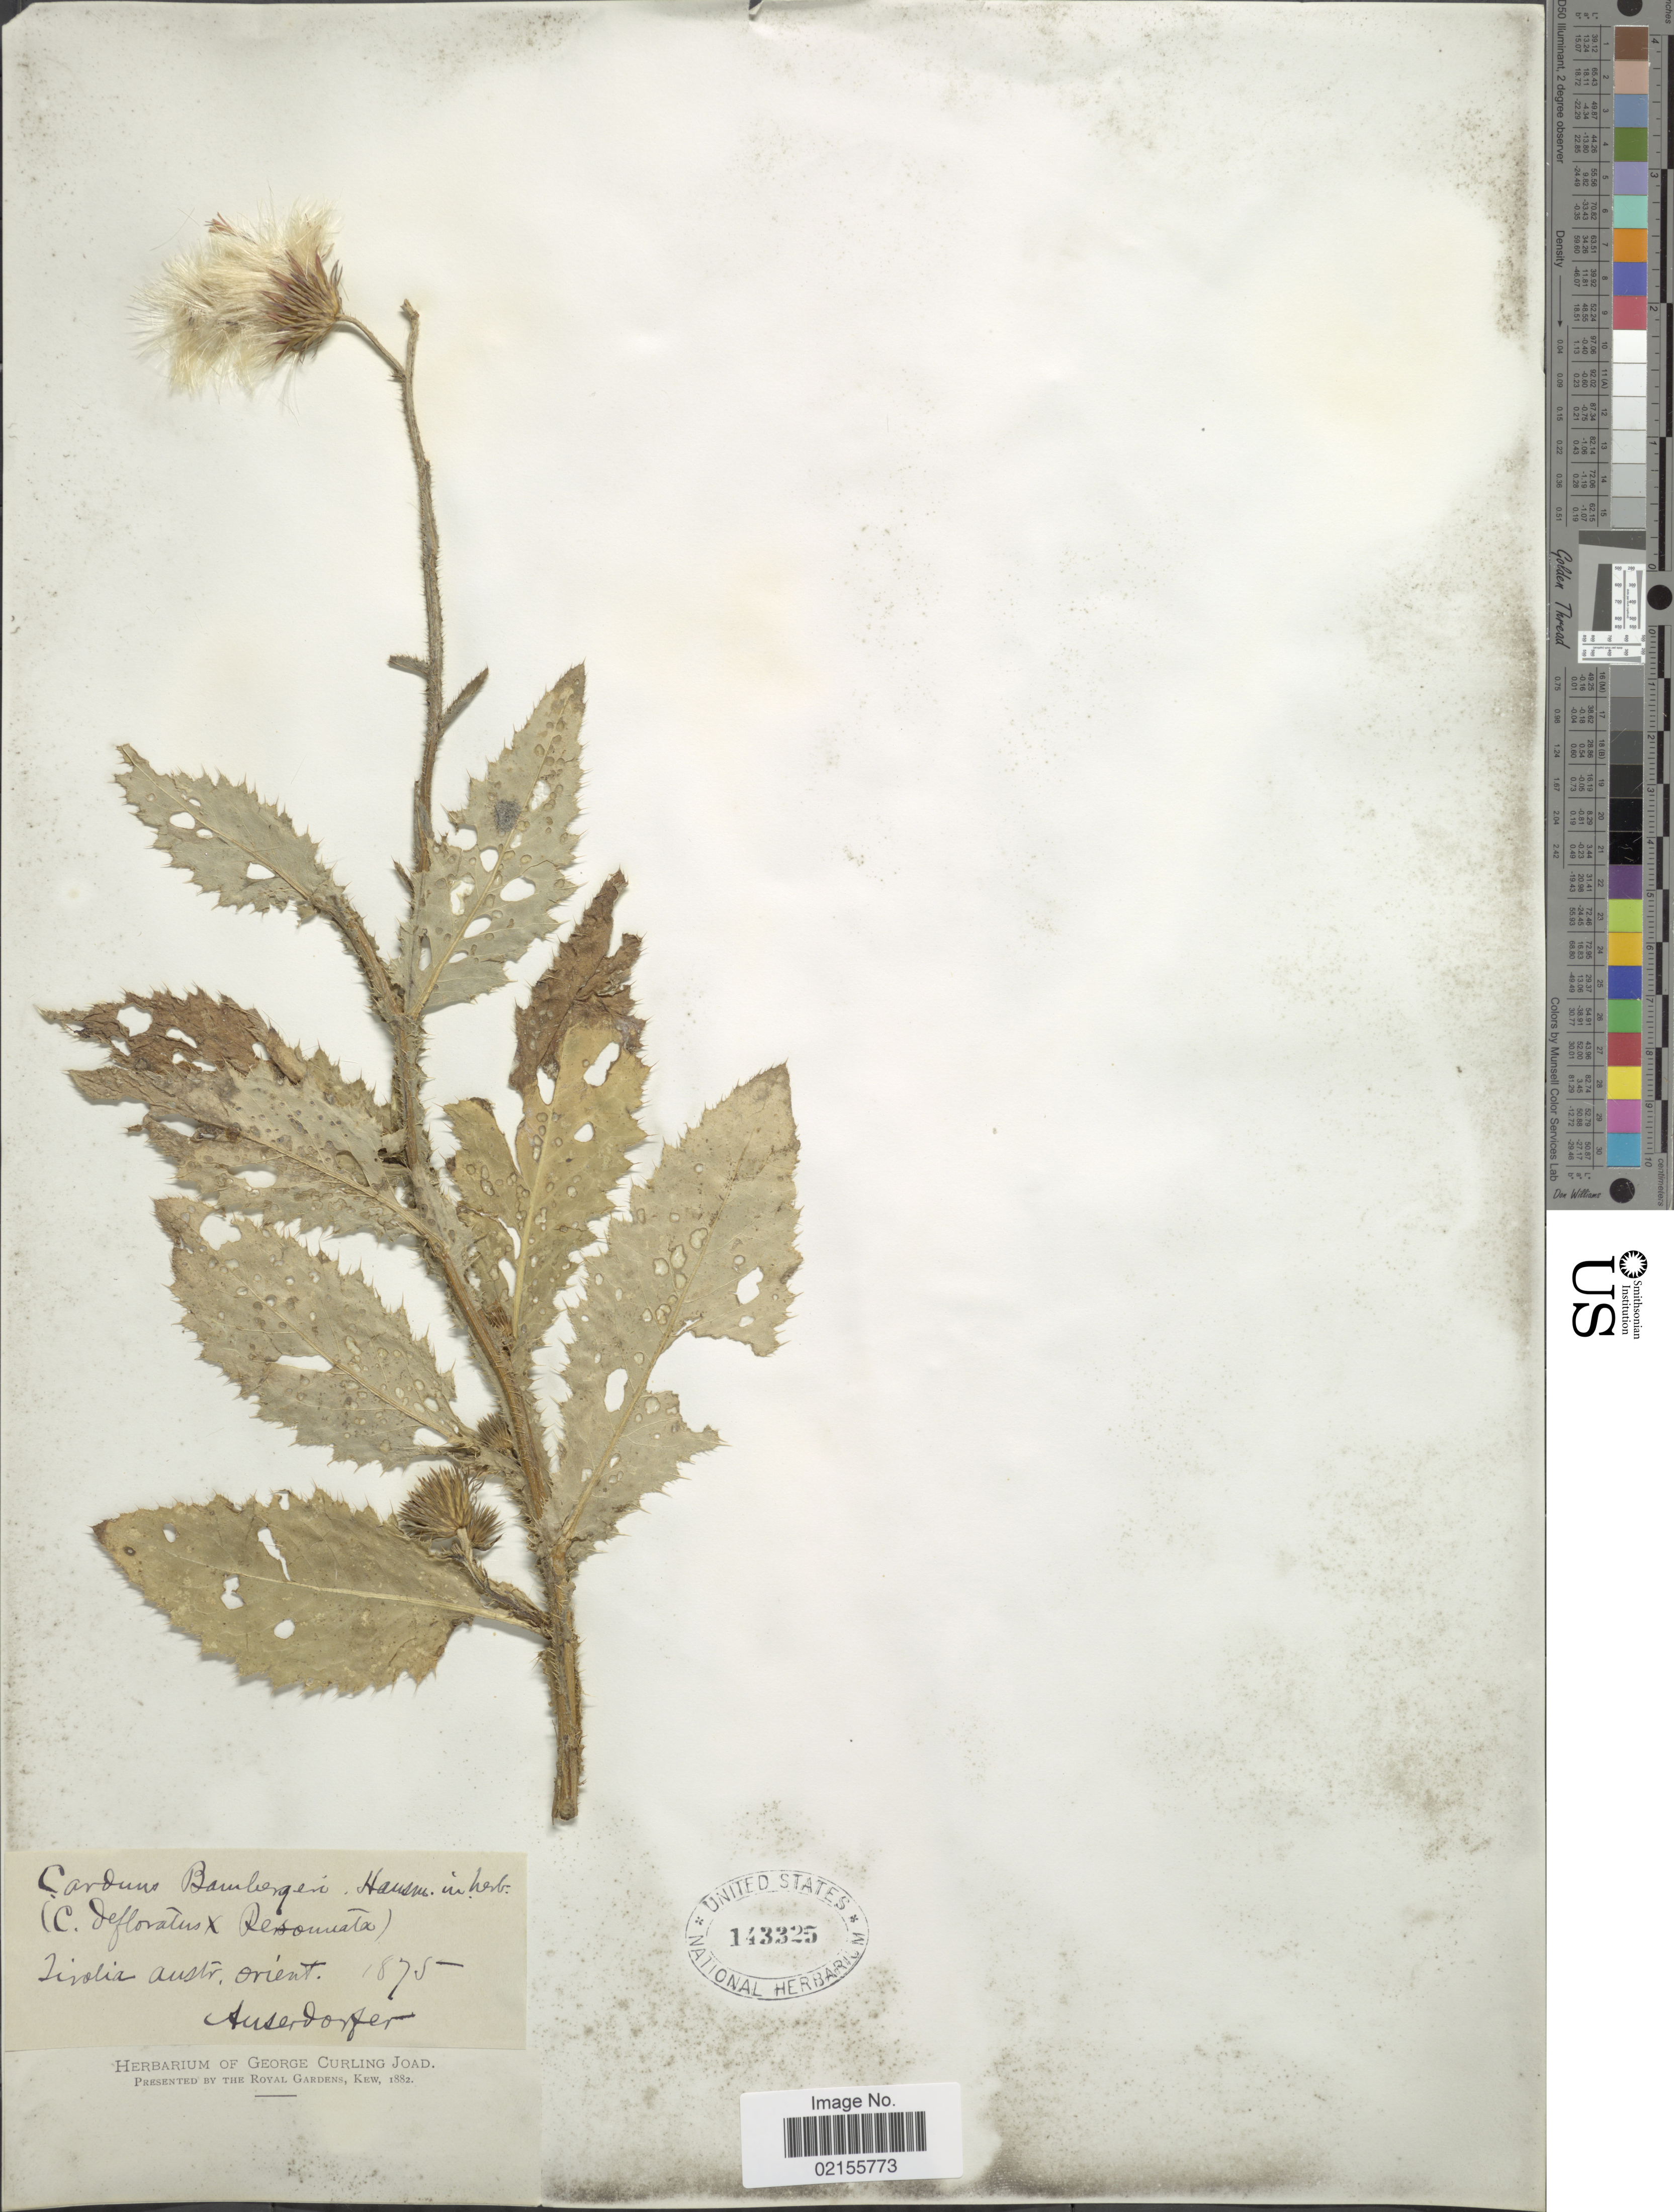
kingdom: Plantae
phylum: Tracheophyta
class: Magnoliopsida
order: Asterales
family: Asteraceae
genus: Carduus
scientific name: Carduus myriacanthus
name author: Salzm. ex DC.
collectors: Auserdorfer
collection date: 1875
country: Austria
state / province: Tirol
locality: Tirolia austr. orient [interpreted]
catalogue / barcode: US 143325